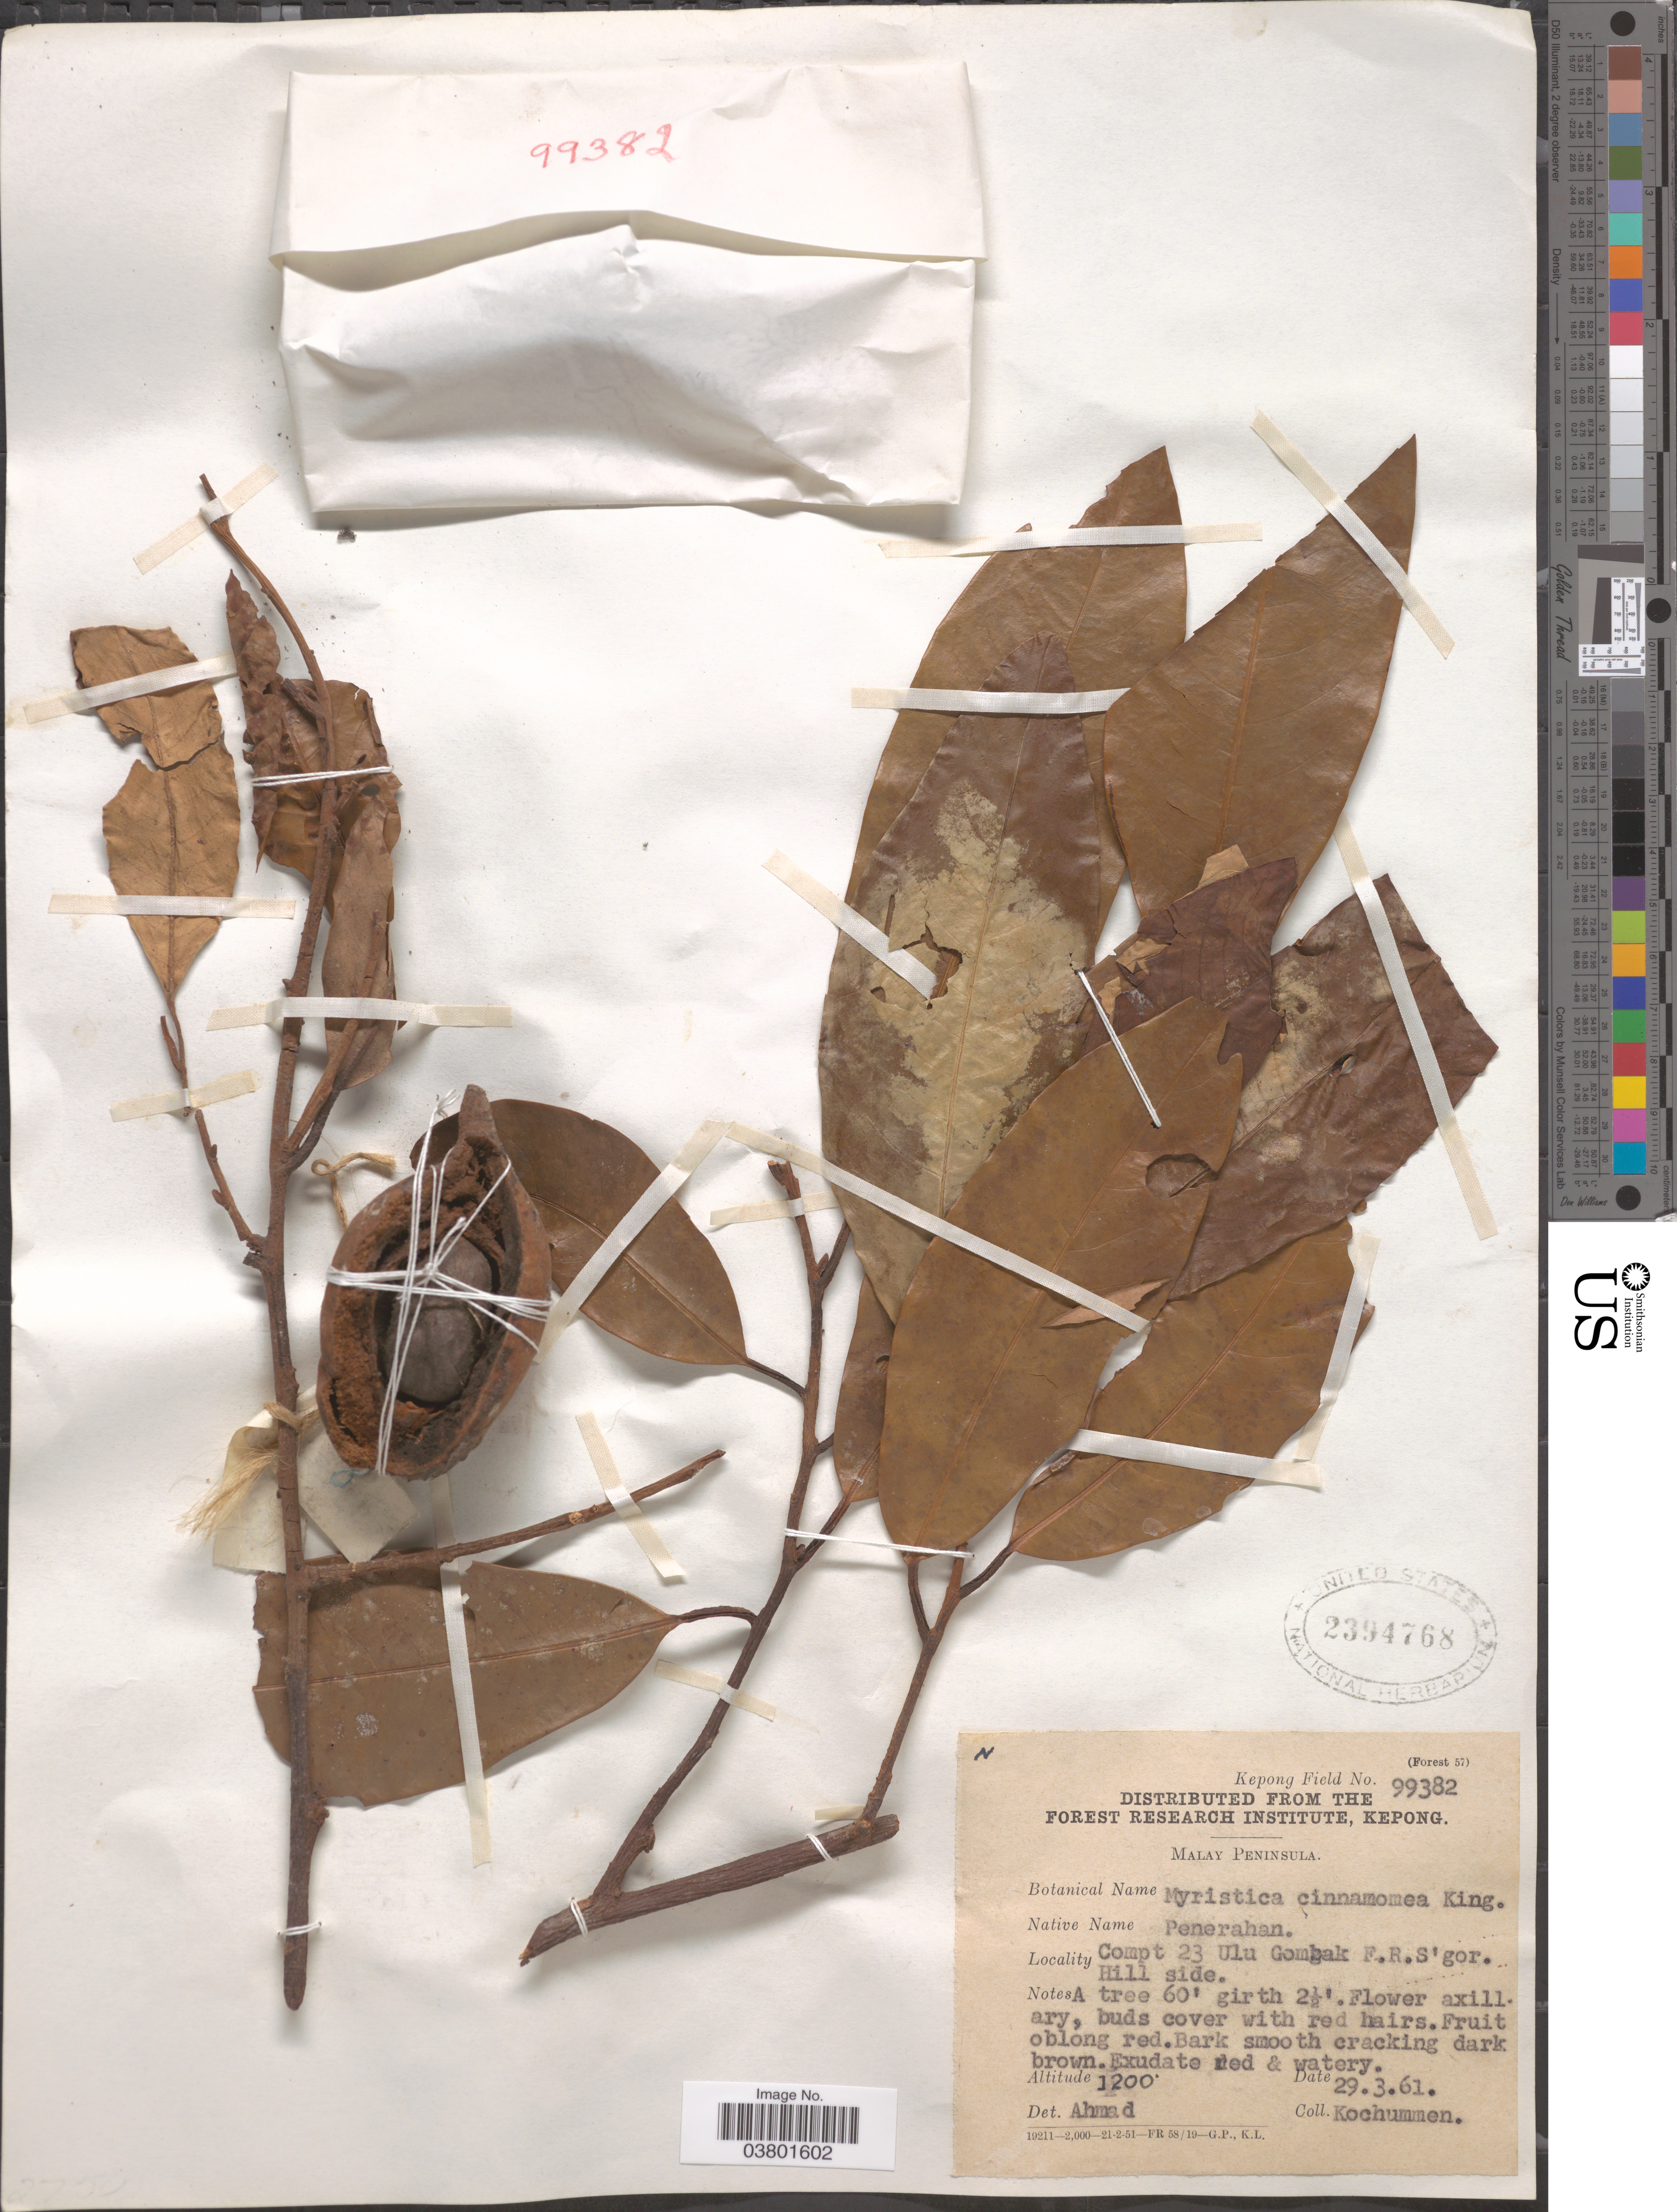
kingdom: Plantae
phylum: Tracheophyta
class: Magnoliopsida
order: Magnoliales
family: Myristicaceae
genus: Myristica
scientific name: Myristica cinnamomea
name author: King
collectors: Kochummen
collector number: Kepong Field 99382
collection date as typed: Transcribed d/m/y: 29/3/61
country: Malaysia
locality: Malay Peninsula. Compt 23 Ulu Gombak F.R.S' gor. Hill side.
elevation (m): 366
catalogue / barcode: US 2394768